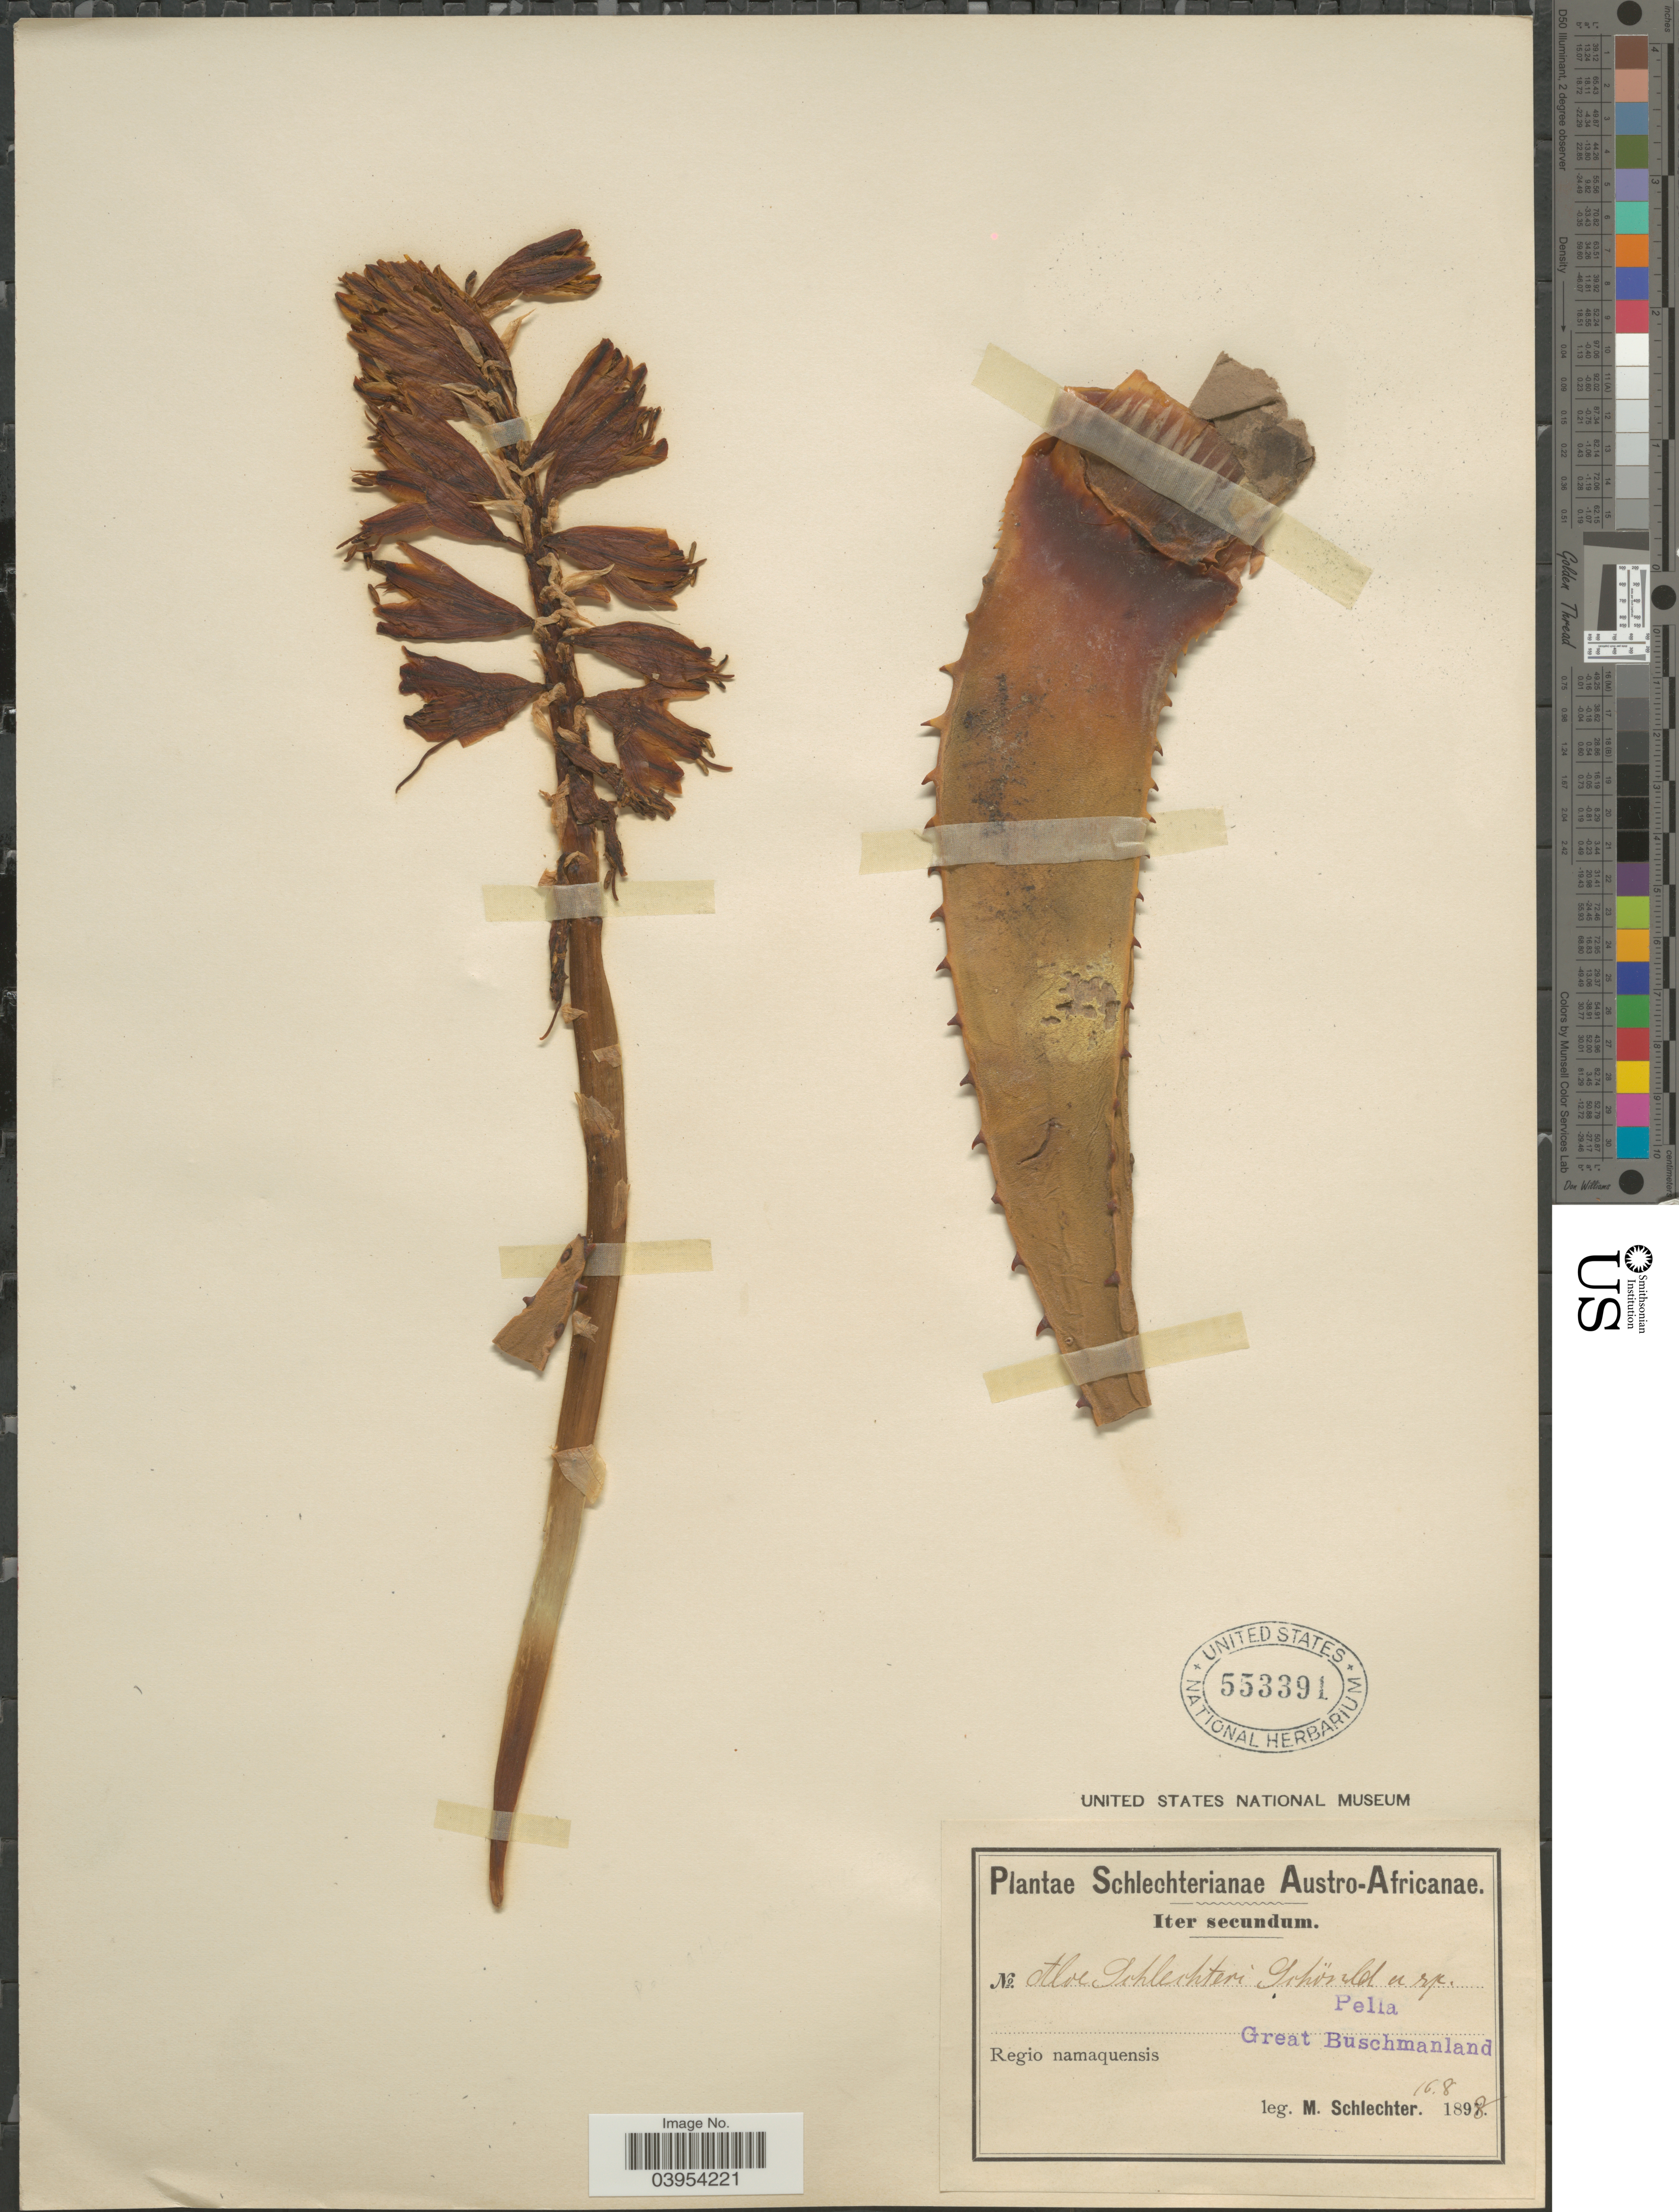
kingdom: Plantae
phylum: Tracheophyta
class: Liliopsida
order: Asparagales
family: Asphodelaceae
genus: Aloe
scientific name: Aloe schlechteri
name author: Schönland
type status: Possible Type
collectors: M. Schlechter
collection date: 1898-08-16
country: South Africa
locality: Austro-Africanae. Regio namaquensis. Pella. Great Buschmanland.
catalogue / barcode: US 553391